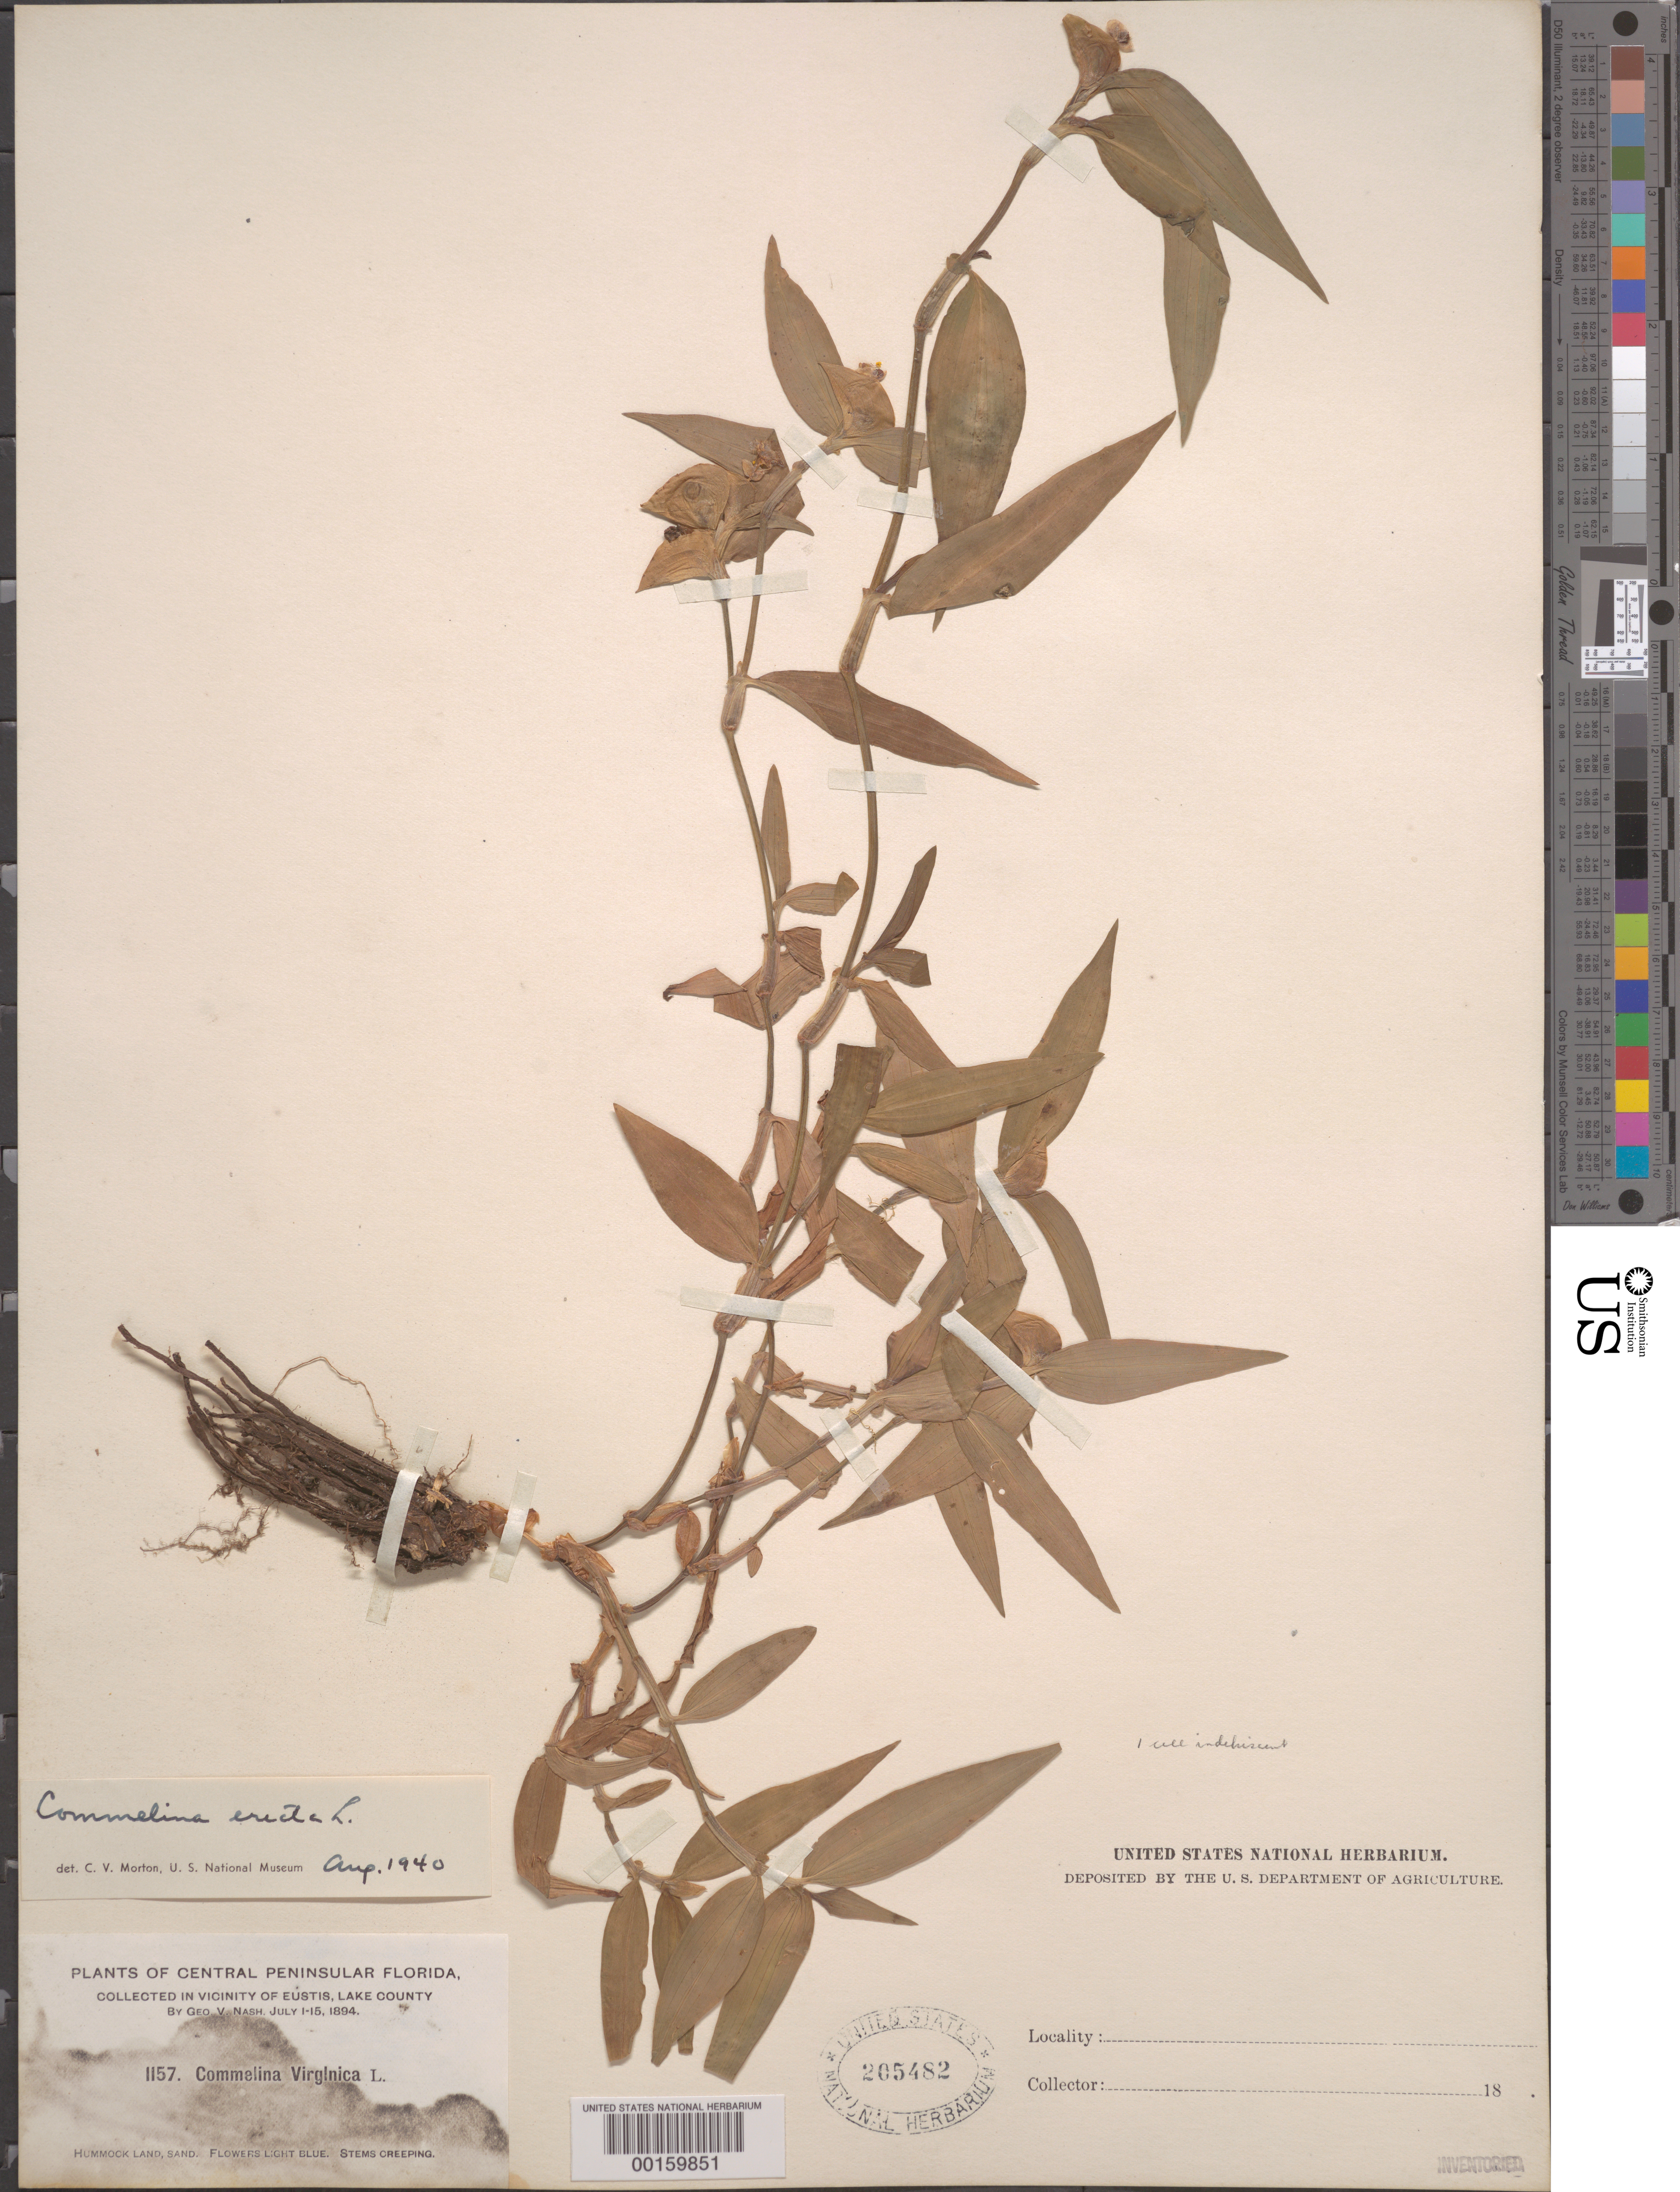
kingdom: Plantae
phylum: Tracheophyta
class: Liliopsida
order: Commelinales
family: Commelinaceae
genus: Commelina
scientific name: Commelina erecta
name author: L.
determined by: Morton, C. V.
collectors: G. V. Nash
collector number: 1157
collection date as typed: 01 Jul 1894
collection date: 1894-07-01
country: United States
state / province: Florida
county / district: Lake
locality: Eustis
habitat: Hummock land, sand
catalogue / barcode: US 205482